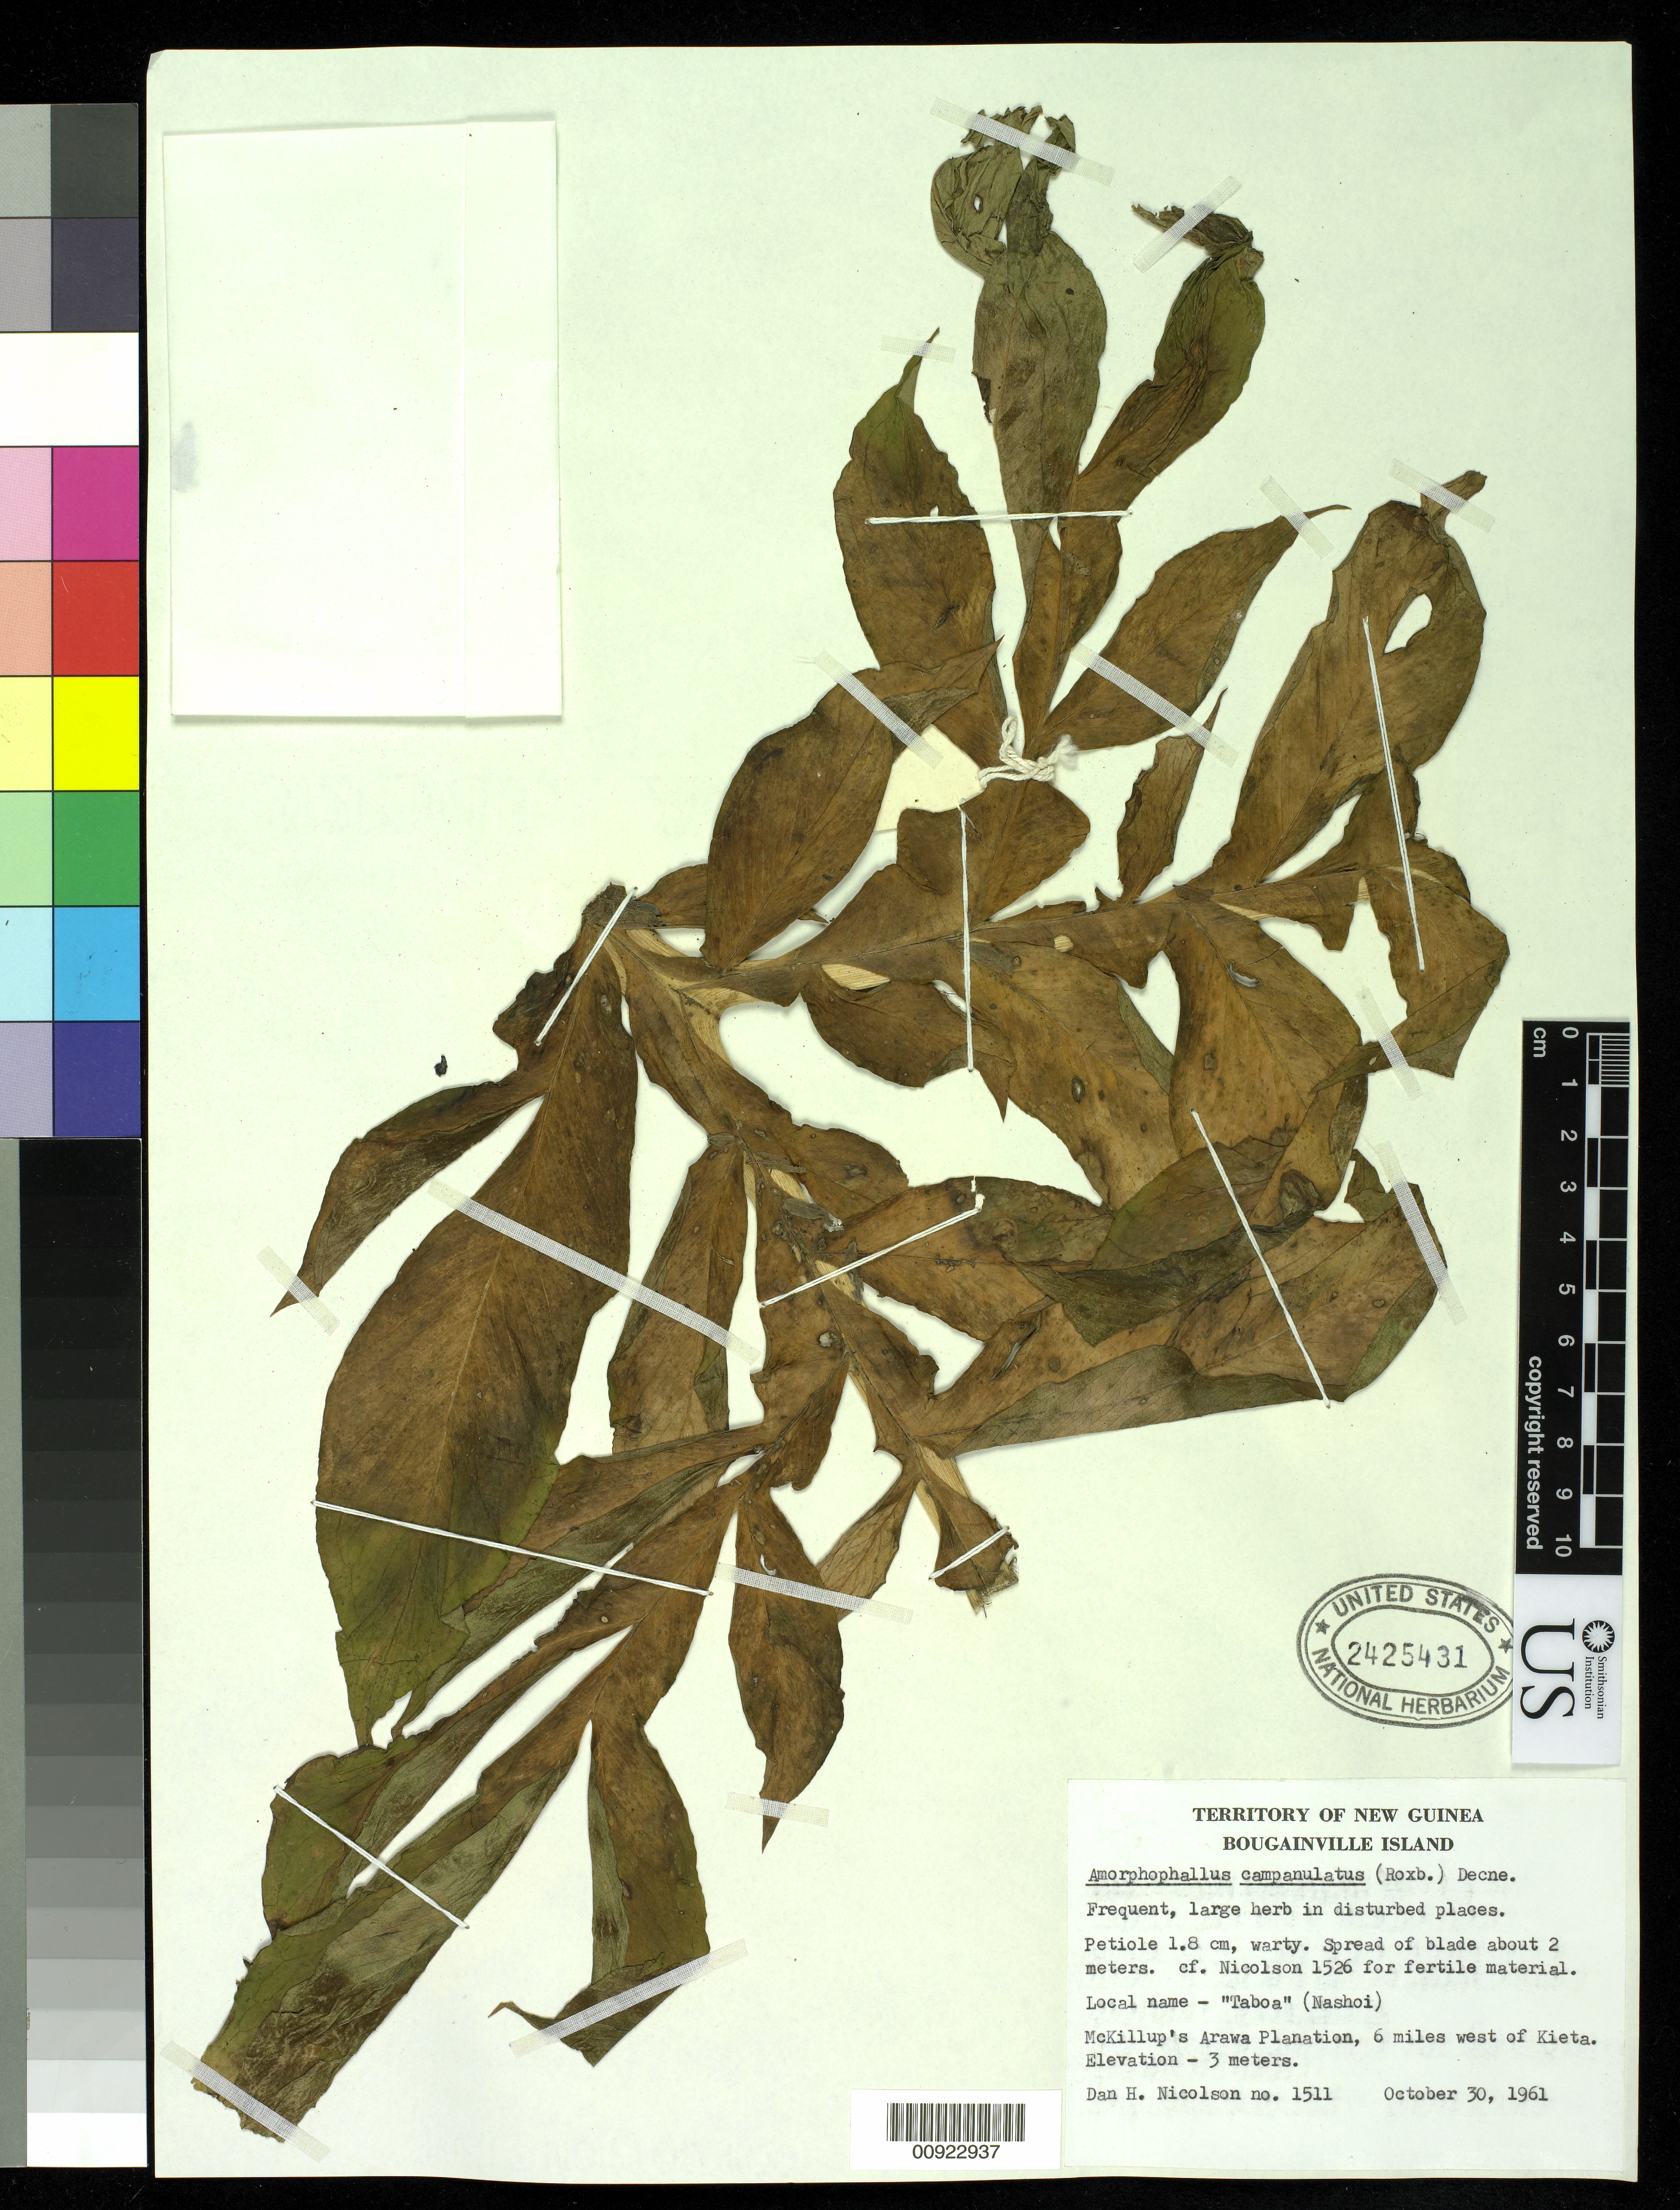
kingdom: Plantae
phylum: Tracheophyta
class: Liliopsida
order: Alismatales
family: Araceae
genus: Amorphophallus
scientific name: Amorphophallus campanulatus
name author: Blume ex Decne.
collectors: D. H. Nicolson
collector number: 1511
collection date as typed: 30 Oct 1961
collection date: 1961-10-30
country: Papua New Guinea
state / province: Bougainville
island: Bougainville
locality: McKippup's Arawa Plantation, 6 miles W of Kieta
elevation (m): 3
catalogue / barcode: US 2425431